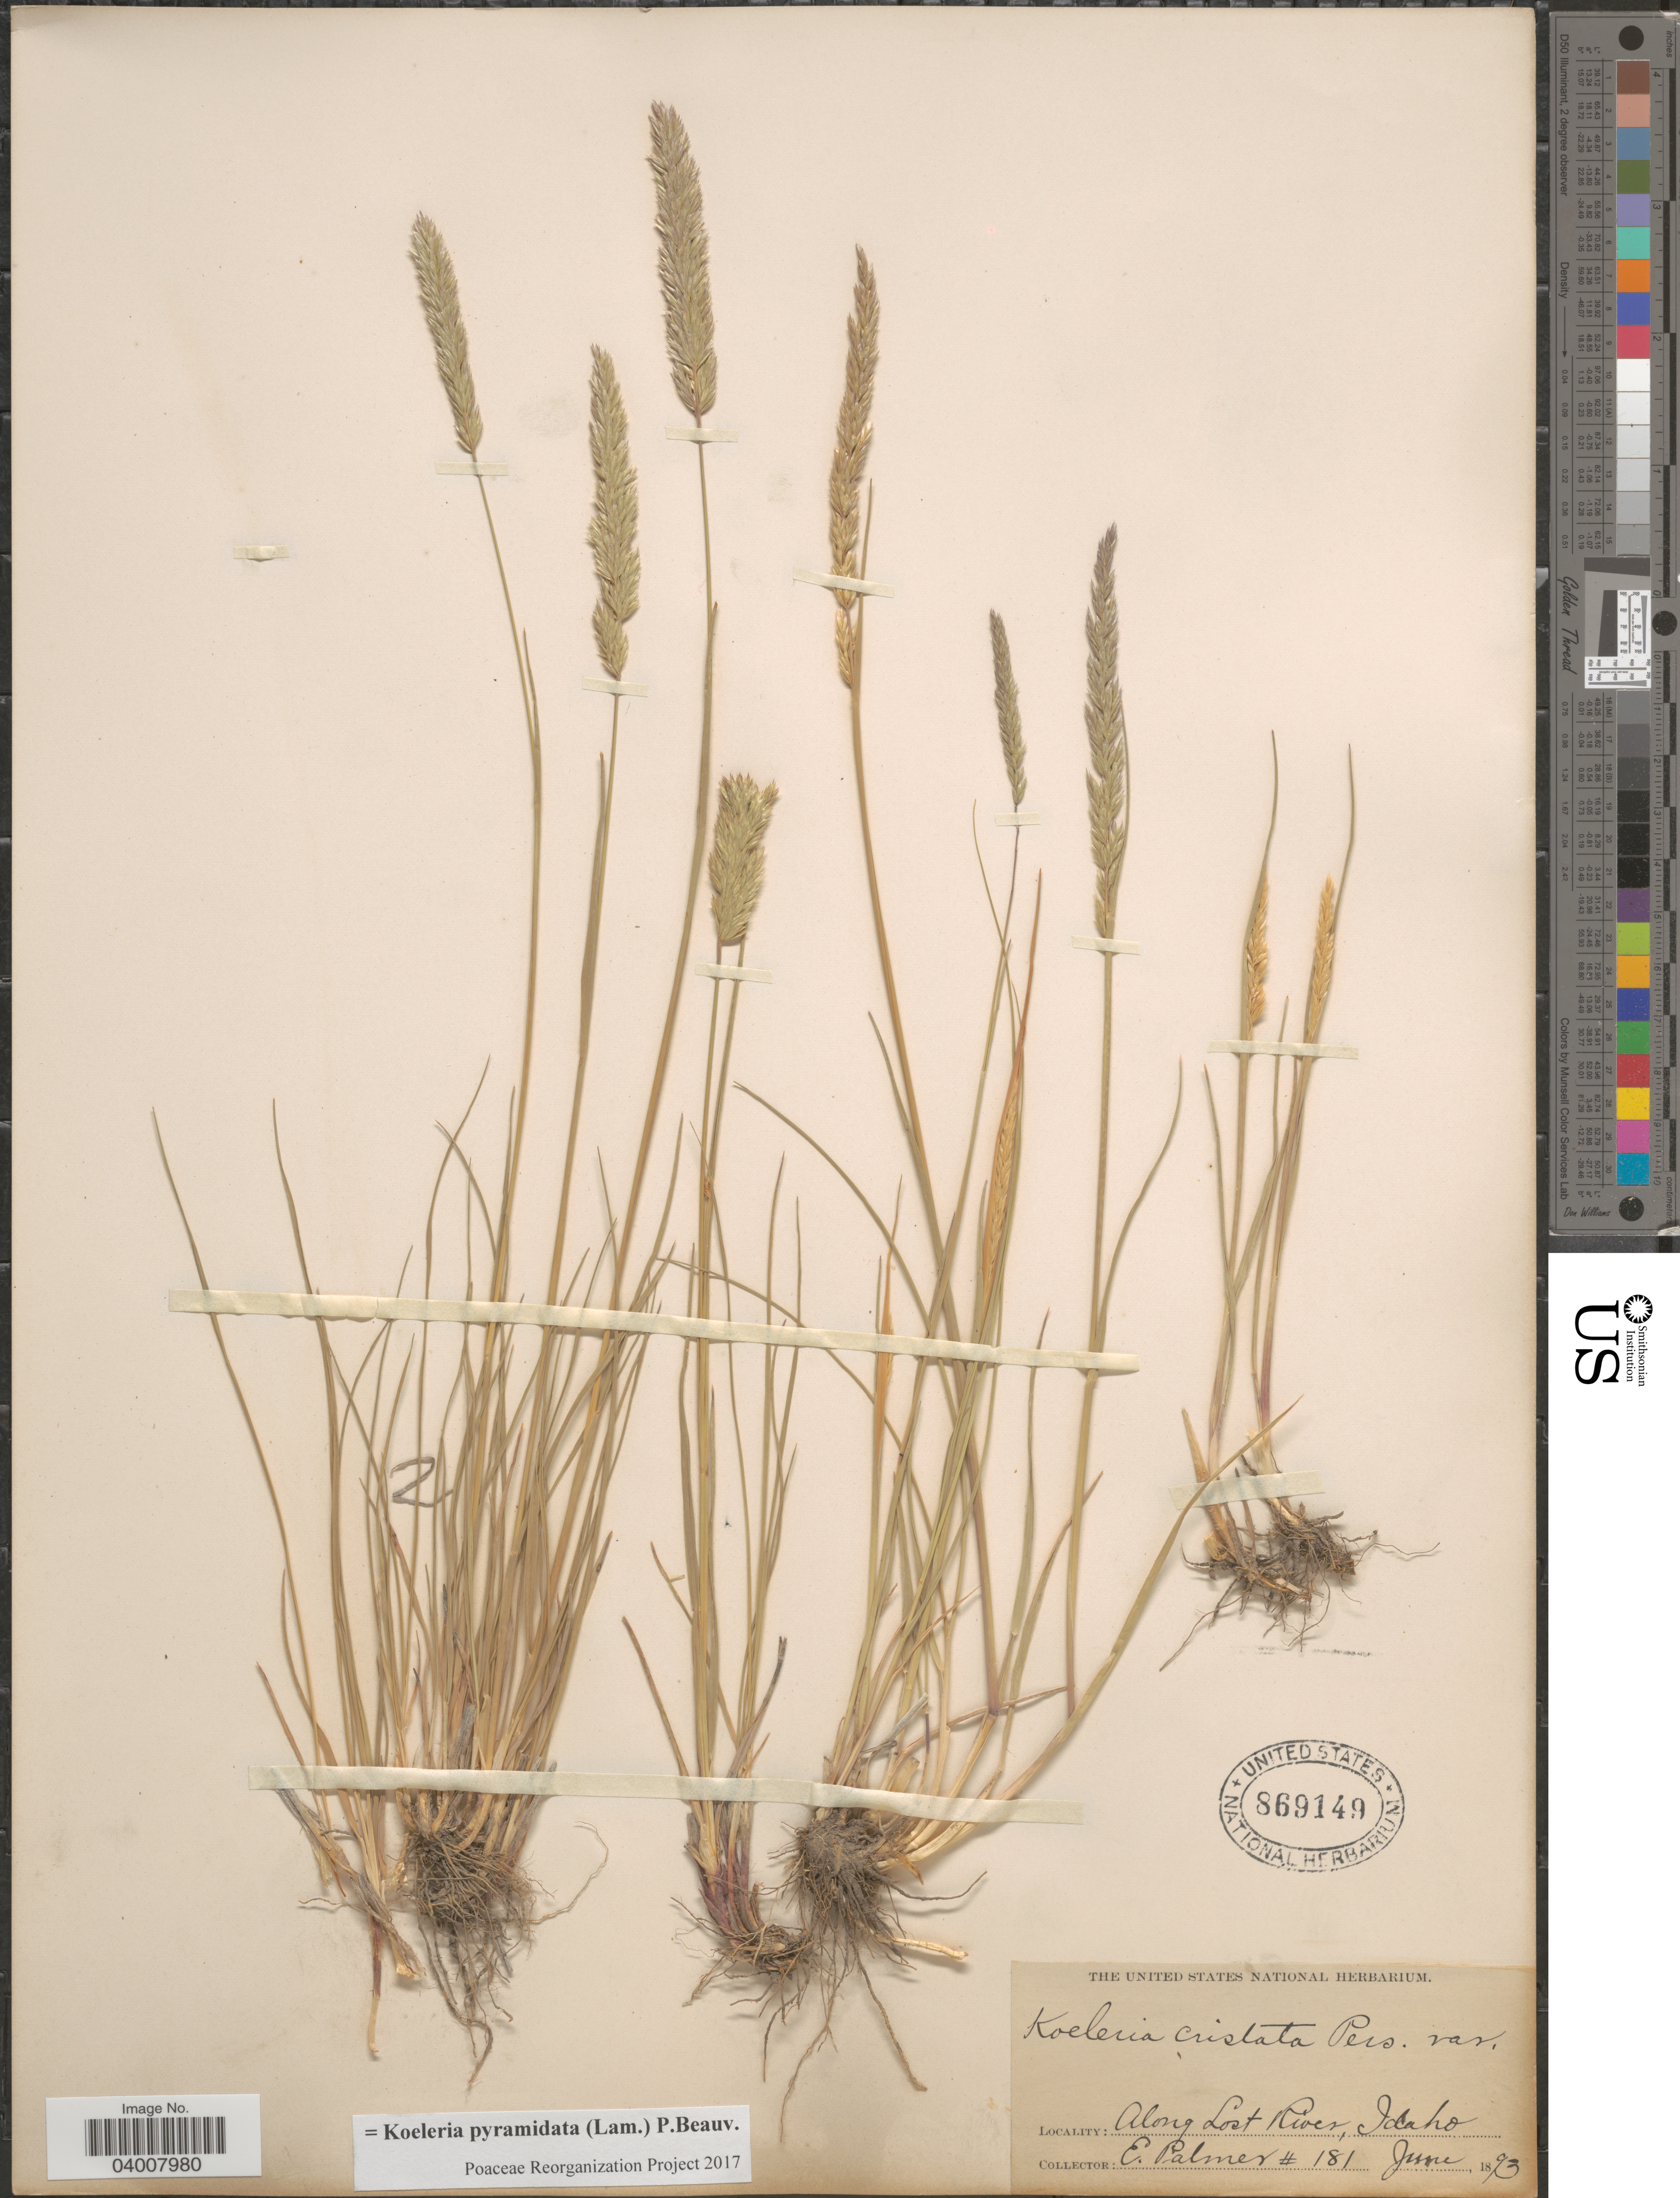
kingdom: Plantae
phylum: Tracheophyta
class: Liliopsida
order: Poales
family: Poaceae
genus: Koeleria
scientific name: Koeleria pyramidata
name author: (Lam.) P. Beauv.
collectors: E. Palmer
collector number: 181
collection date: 1893-06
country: United States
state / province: Idaho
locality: Along Lost River.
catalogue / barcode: US 869149